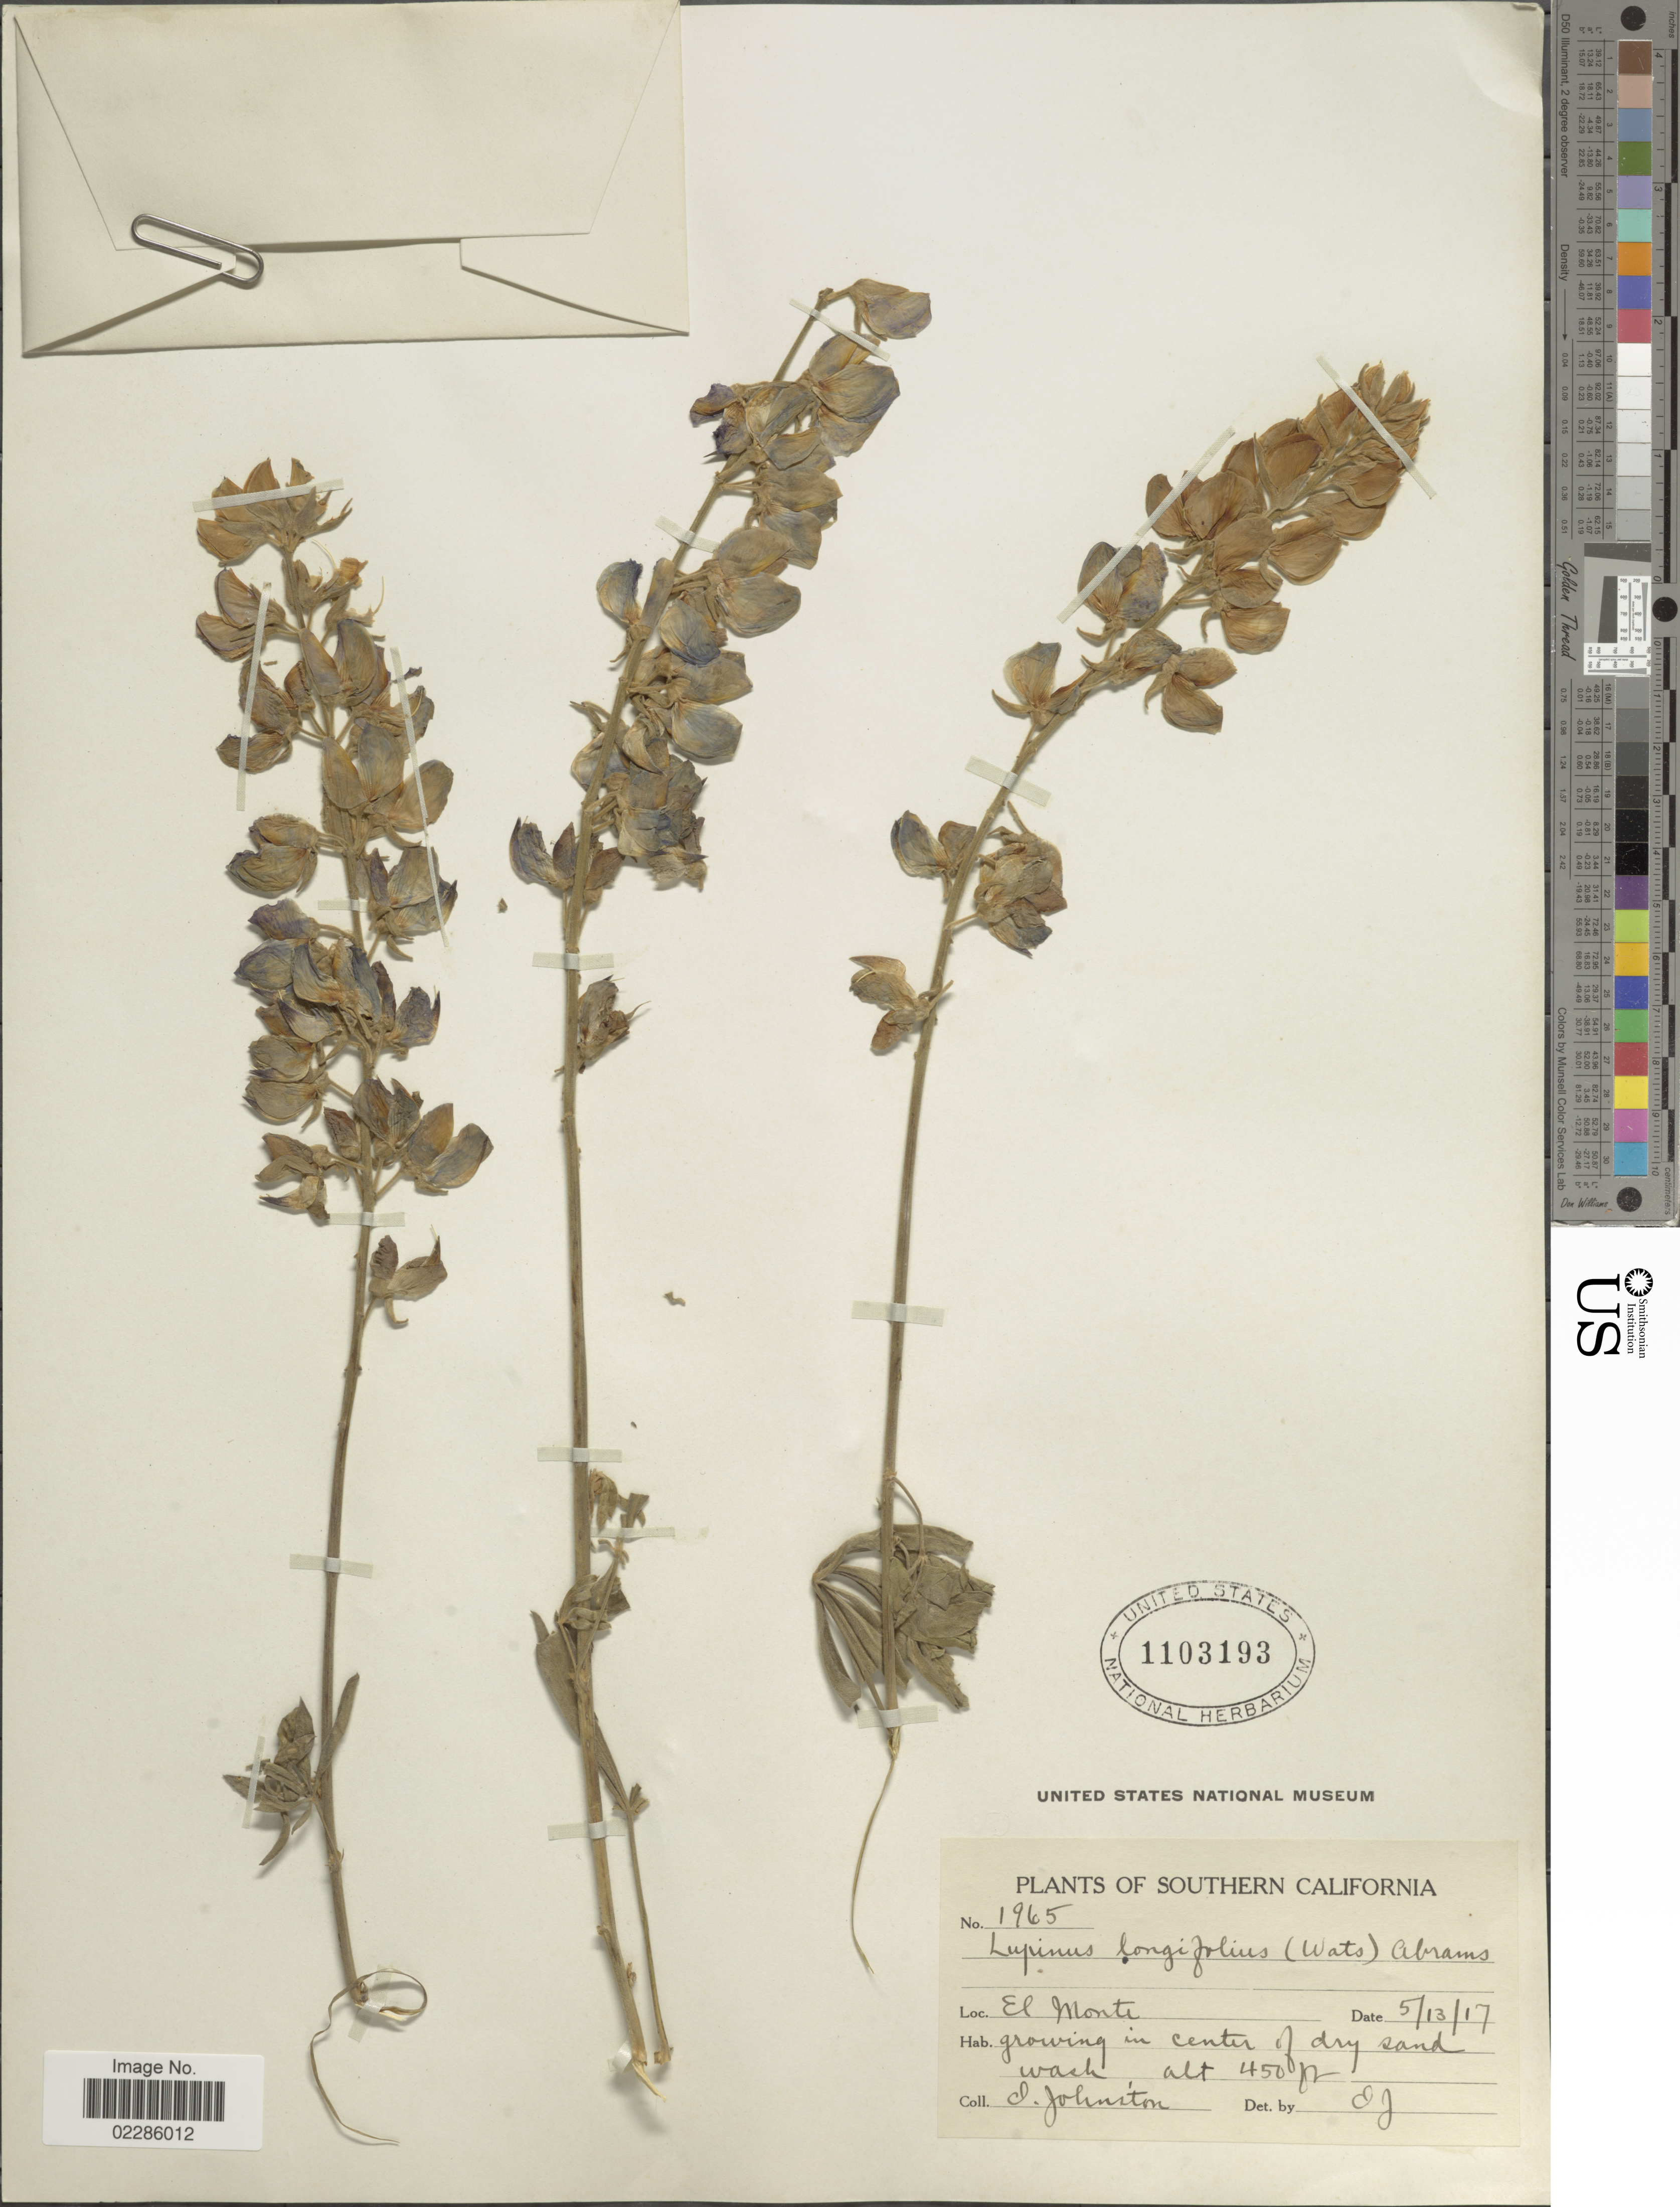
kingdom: Plantae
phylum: Tracheophyta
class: Magnoliopsida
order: Fabales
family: Fabaceae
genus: Lupinus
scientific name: Lupinus longifolius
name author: (S. Watson) Abrams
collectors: J. Johnston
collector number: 1965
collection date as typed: Transcribed d/m/y: 13/5/17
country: United States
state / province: California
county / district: Los Angeles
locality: Southern California, El Monte, growing in center of dry sand wash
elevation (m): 1372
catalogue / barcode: US 1103193